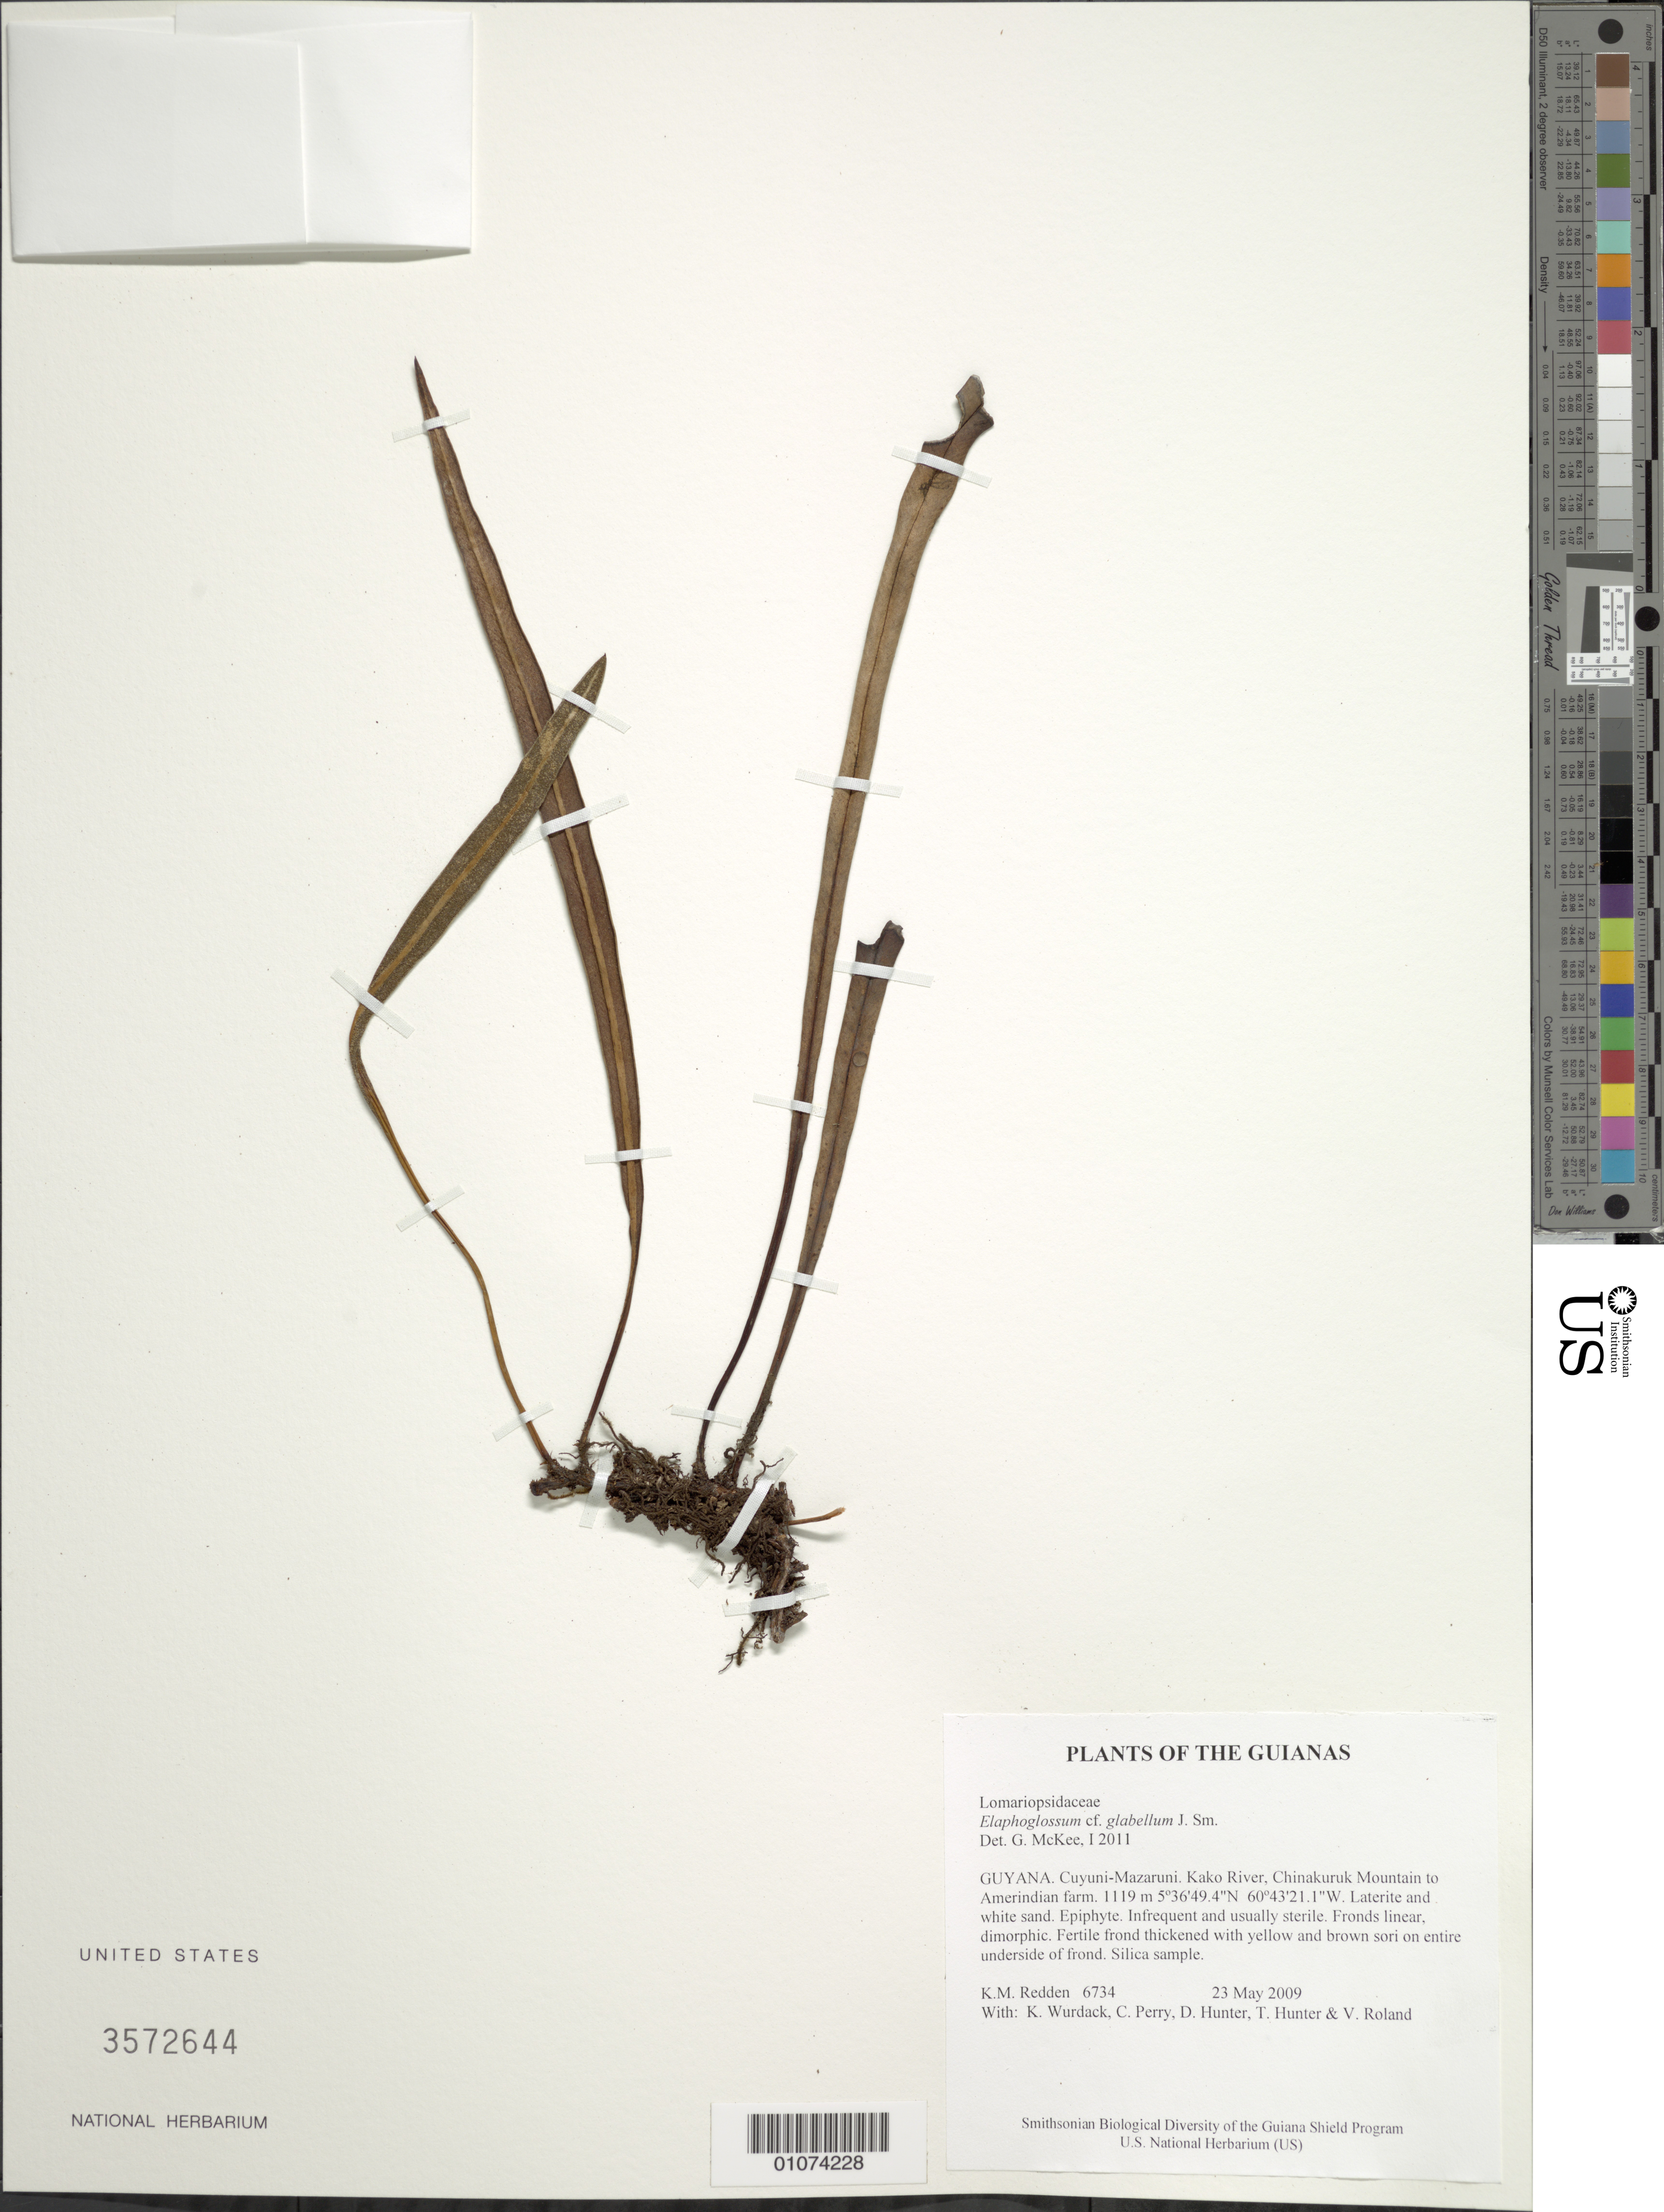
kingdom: Plantae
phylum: Tracheophyta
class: Polypodiopsida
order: Polypodiales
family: Dryopteridaceae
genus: Elaphoglossum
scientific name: Elaphoglossum glabellum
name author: J. Sm.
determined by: McKee, G. S., (US), NMNH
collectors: K. M. Redden, K. Wurdack, C. Perry, D. Hunter, T. Hunter & V. Roland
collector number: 6734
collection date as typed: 23 May 2009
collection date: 2009-05-23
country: Guyana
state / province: Cuyuni-Mazaruni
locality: Kako River, Chinakuruk Mountain to Amerindian farm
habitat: Laterite and white sand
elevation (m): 1119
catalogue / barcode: US 3572644